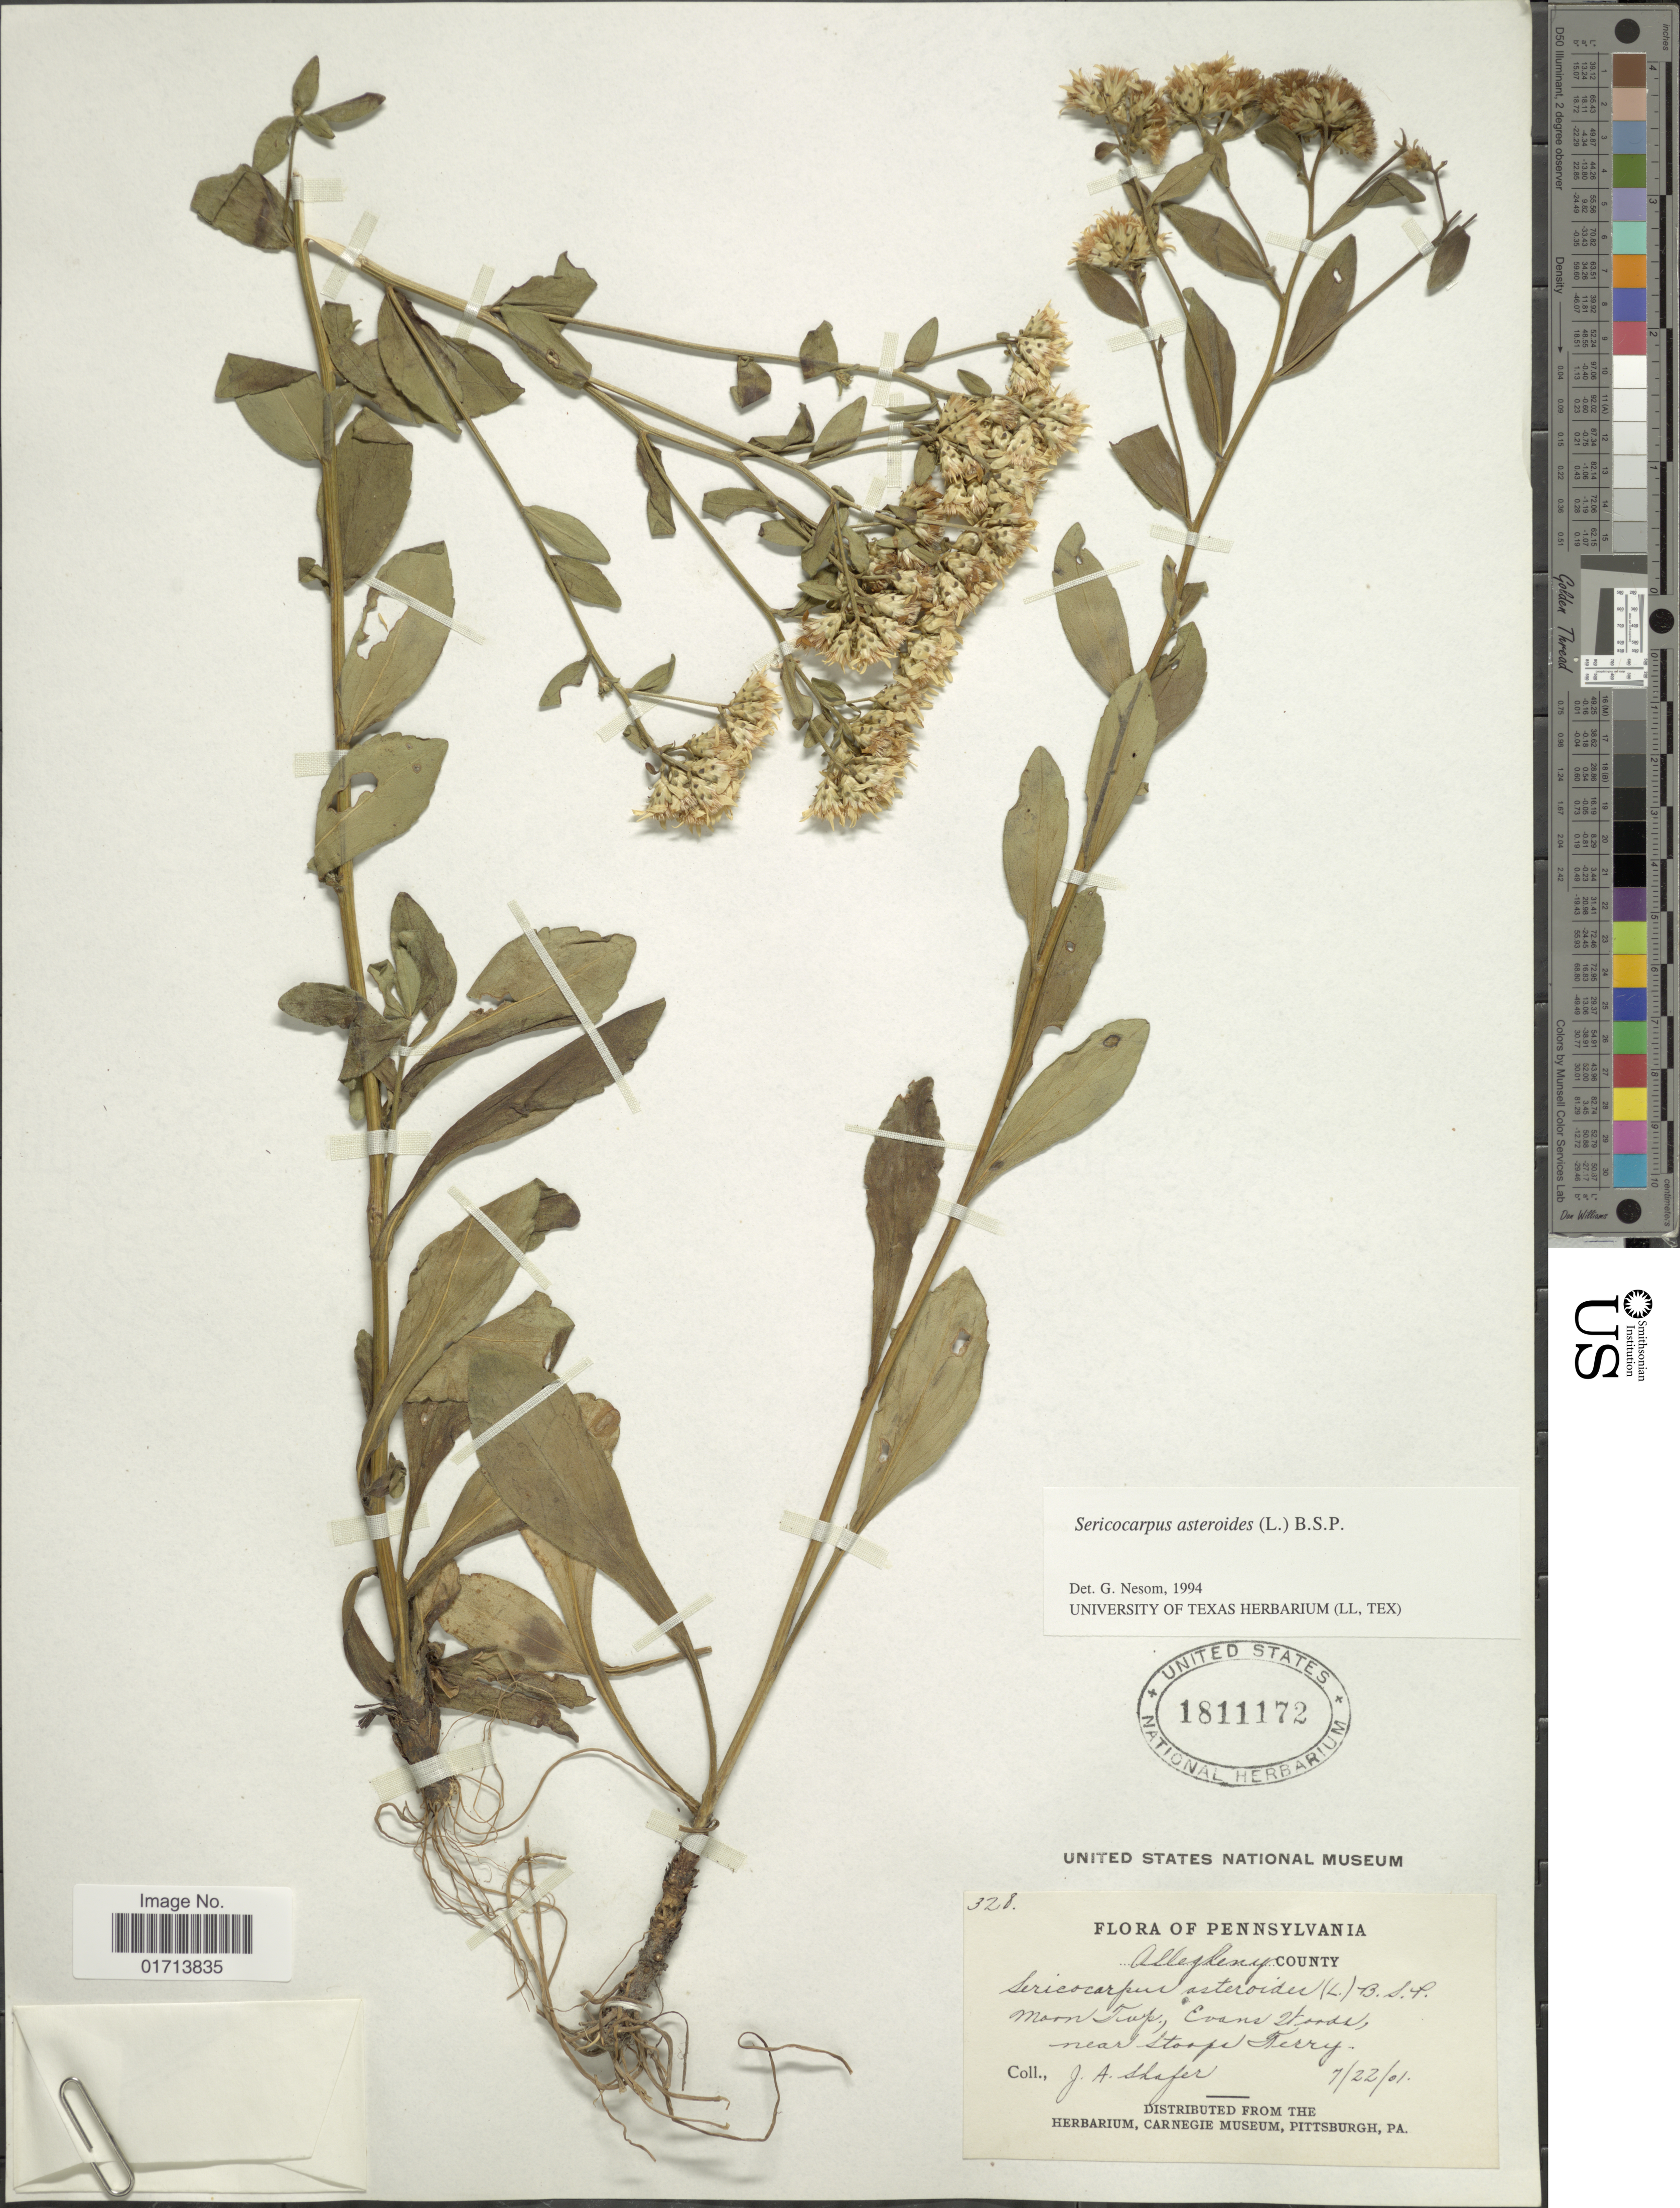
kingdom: Plantae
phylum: Tracheophyta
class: Magnoliopsida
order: Asterales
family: Asteraceae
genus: Sericocarpus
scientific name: Sericocarpus asteroides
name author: (L.) Britton, Stearns & Poggenb.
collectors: J. A. Shafer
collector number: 328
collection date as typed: Transcribed d/m/y: 22/7/1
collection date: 1901-07-22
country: United States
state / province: Pennsylvania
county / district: Allegheny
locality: Allegheny County, Moon Twp. Near Evans Road near Stoops Ferry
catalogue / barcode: US 1811172